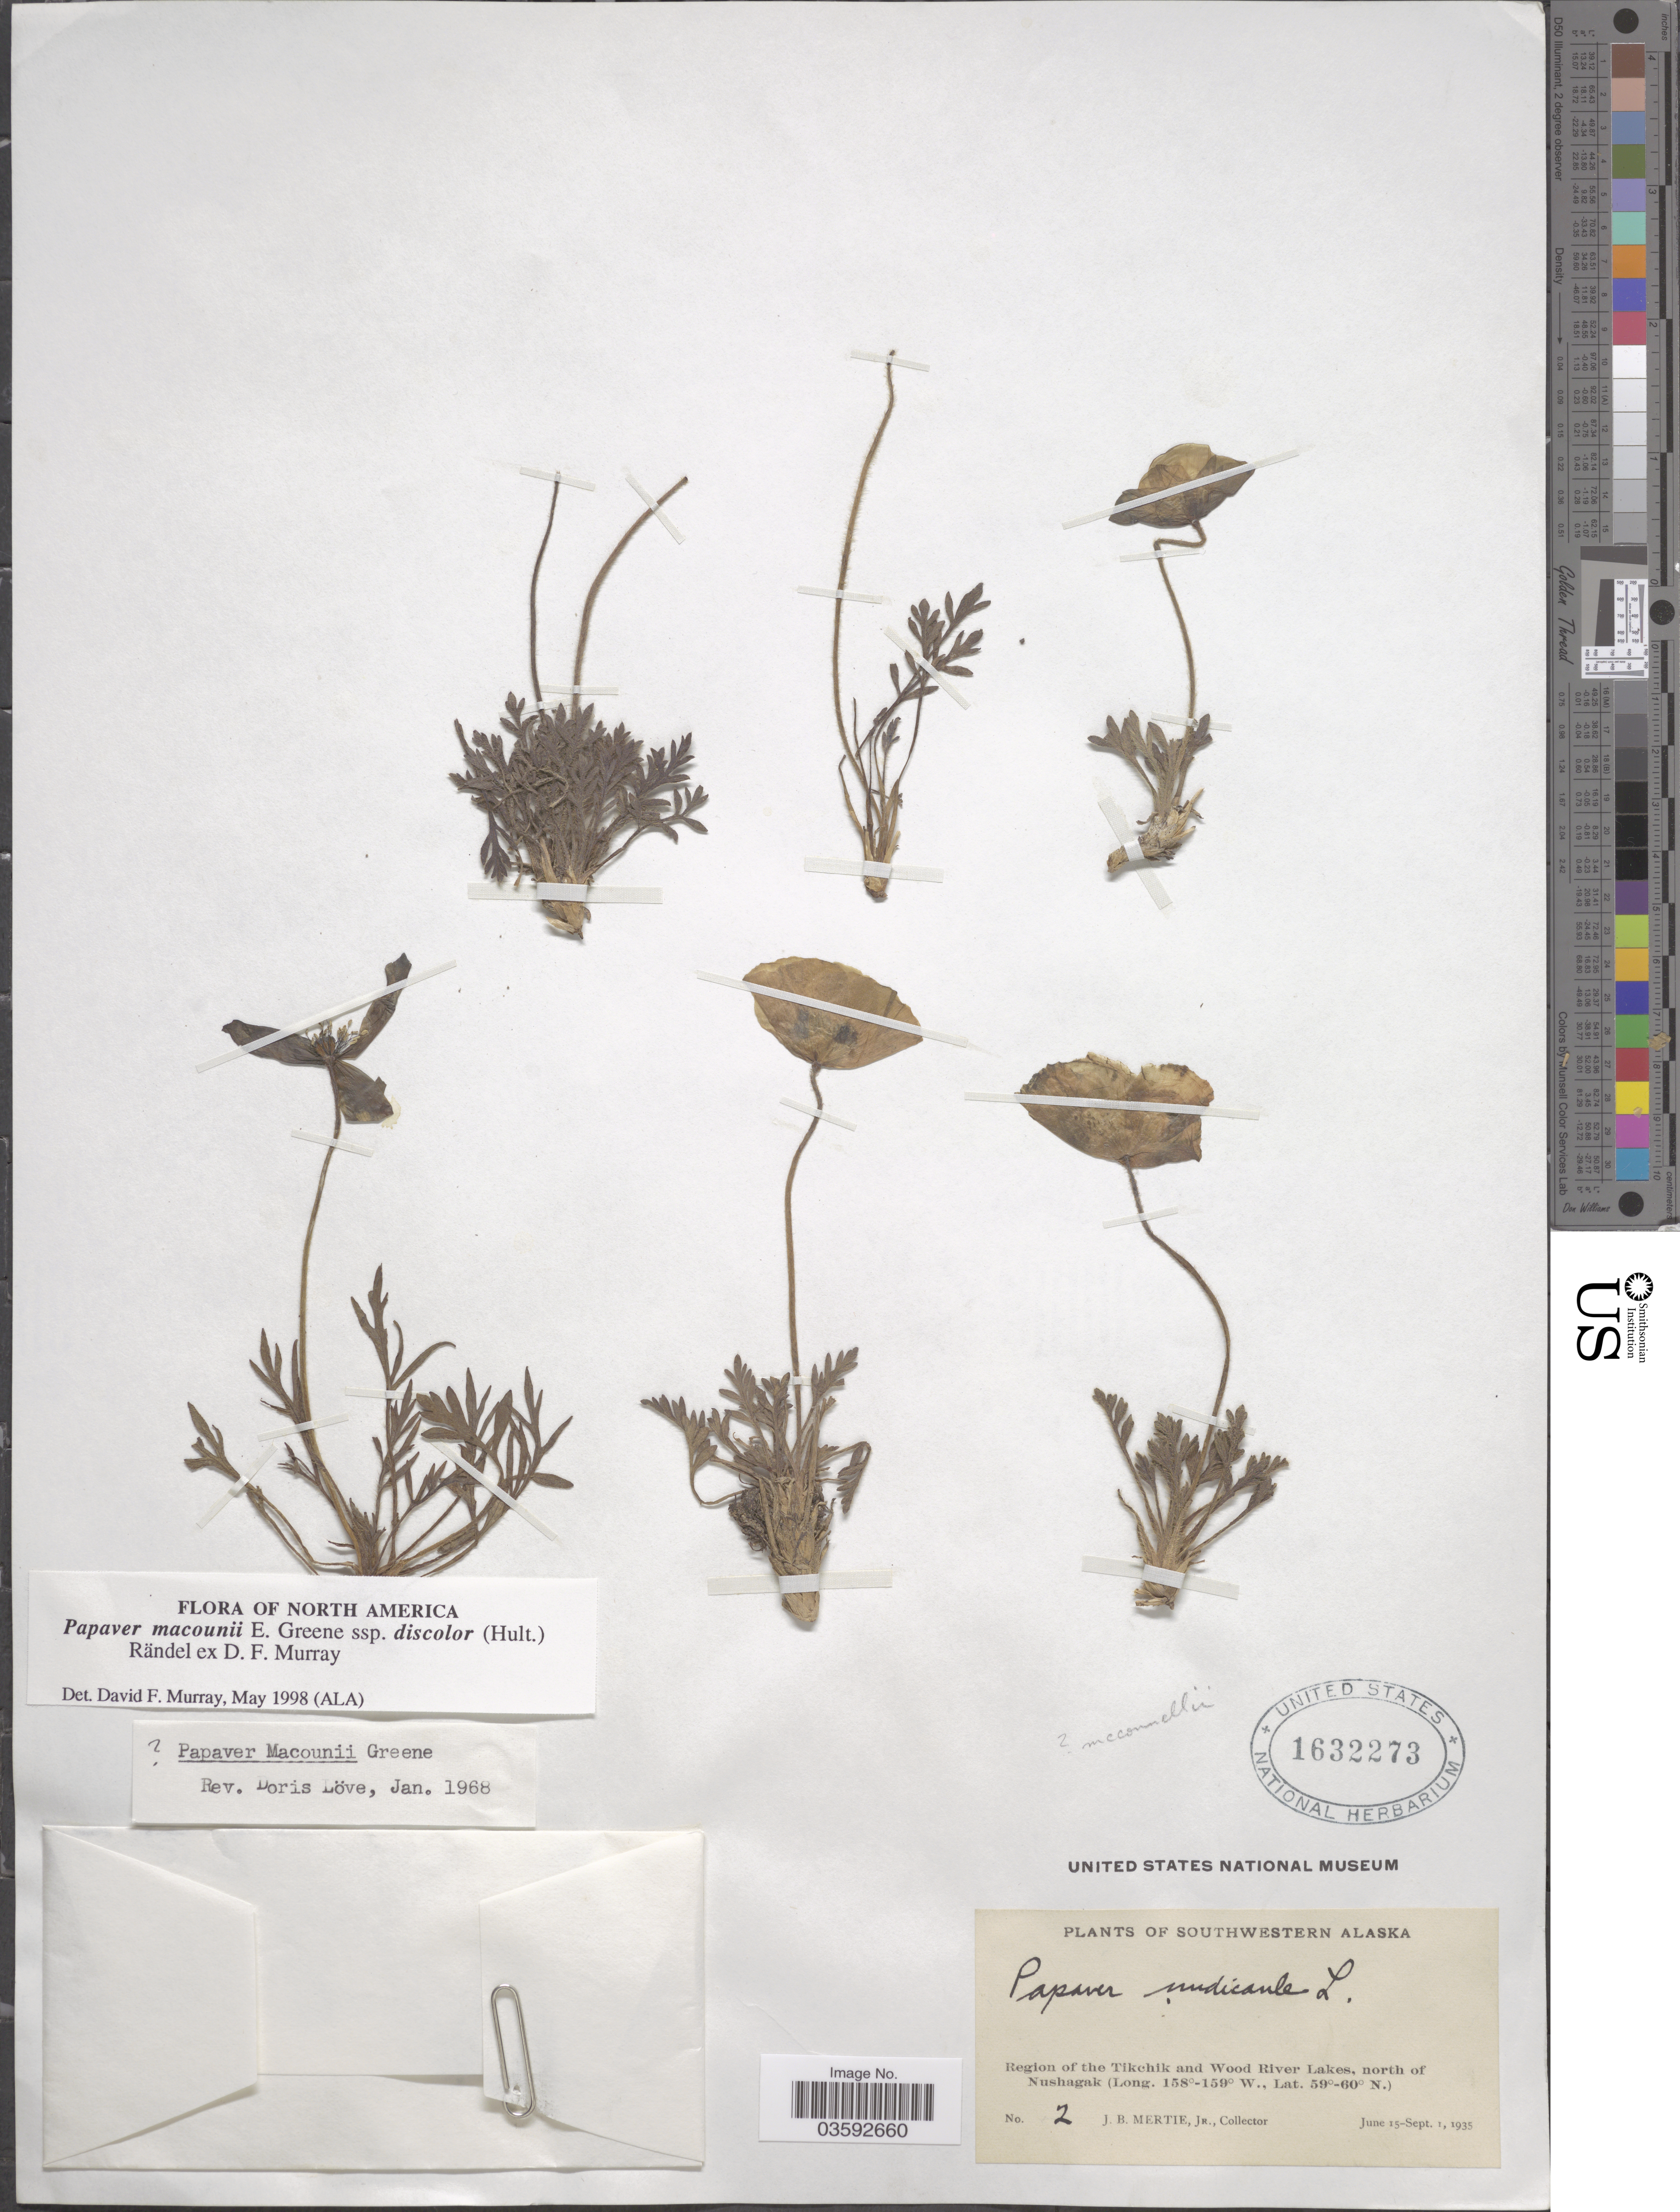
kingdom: Plantae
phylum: Tracheophyta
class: Magnoliopsida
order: Ranunculales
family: Papaveraceae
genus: Papaver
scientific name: Papaver macounii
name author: Greene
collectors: J. Mertie Jr.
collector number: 2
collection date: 1935-06-15/1935-09-01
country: United States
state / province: Alaska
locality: Southwestern Alaska. Region of the Tikchik and Wood River Lakes, north of Nushagak.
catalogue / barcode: US 1632273